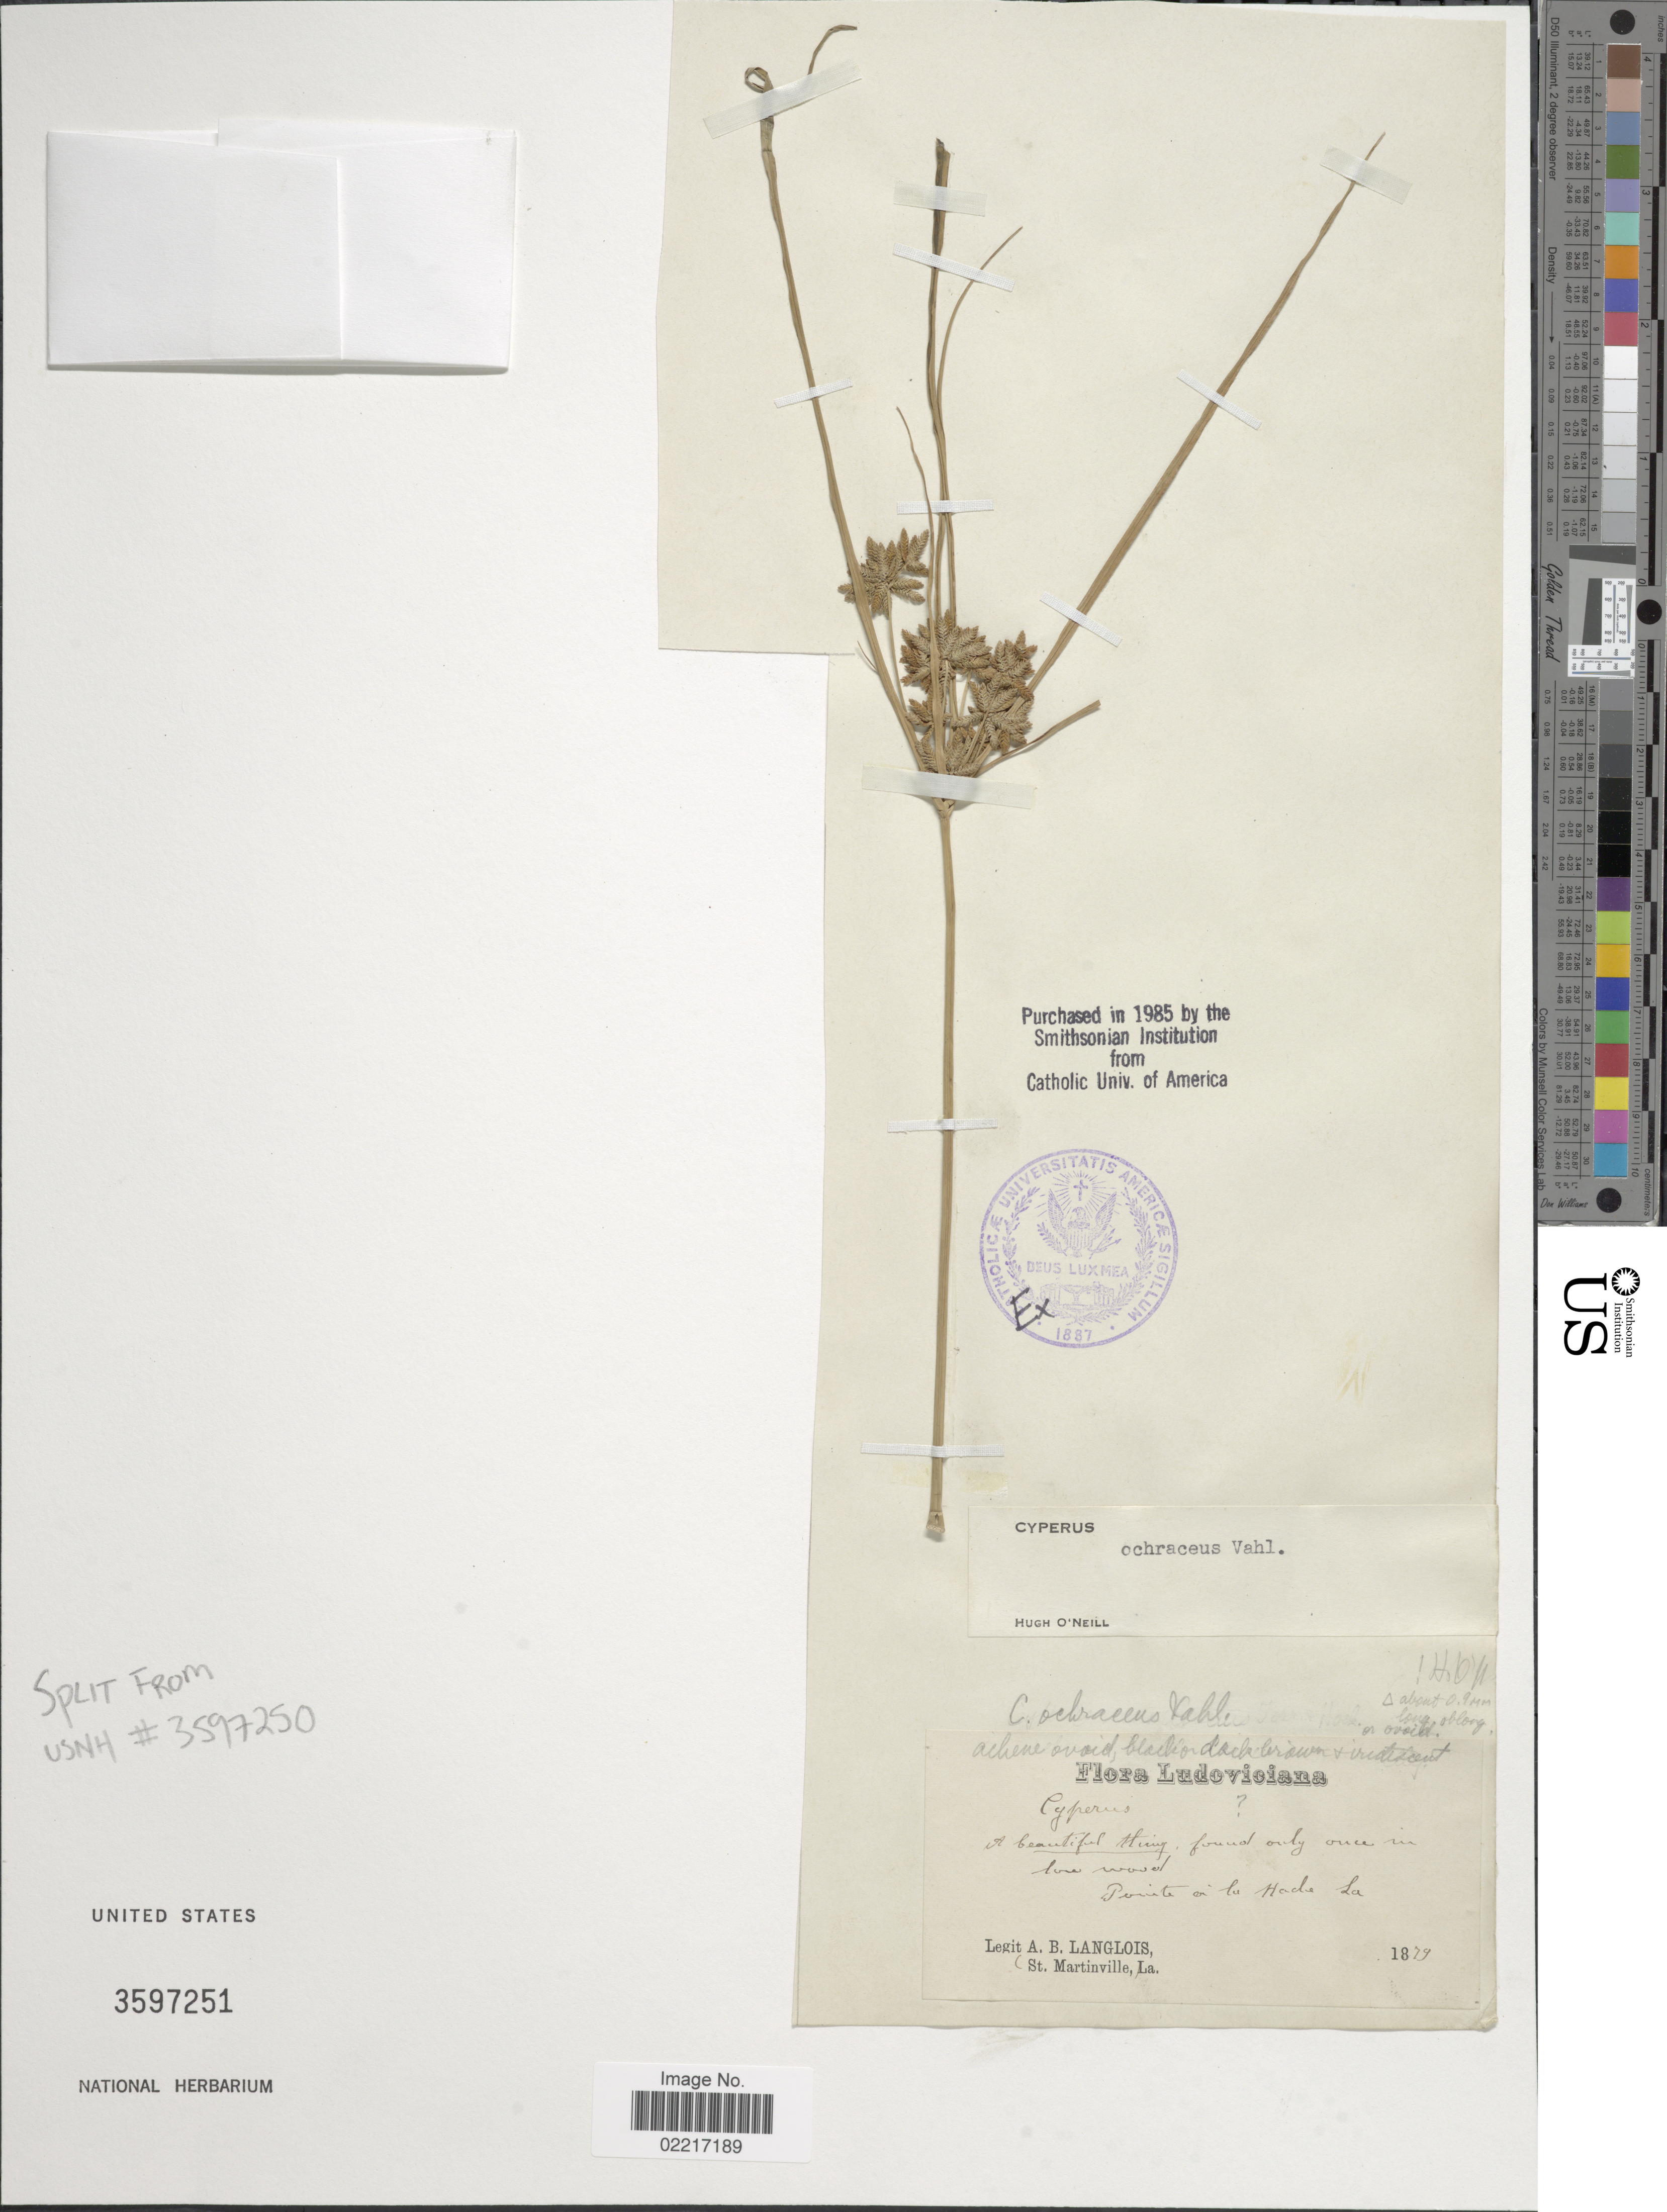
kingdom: Plantae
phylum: Tracheophyta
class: Liliopsida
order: Poales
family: Cyperaceae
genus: Cyperus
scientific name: Cyperus ochraceus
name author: Vahl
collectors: A. Langlois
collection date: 1879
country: United States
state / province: Louisiana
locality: Pointe a la Hache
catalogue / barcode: US 3597251